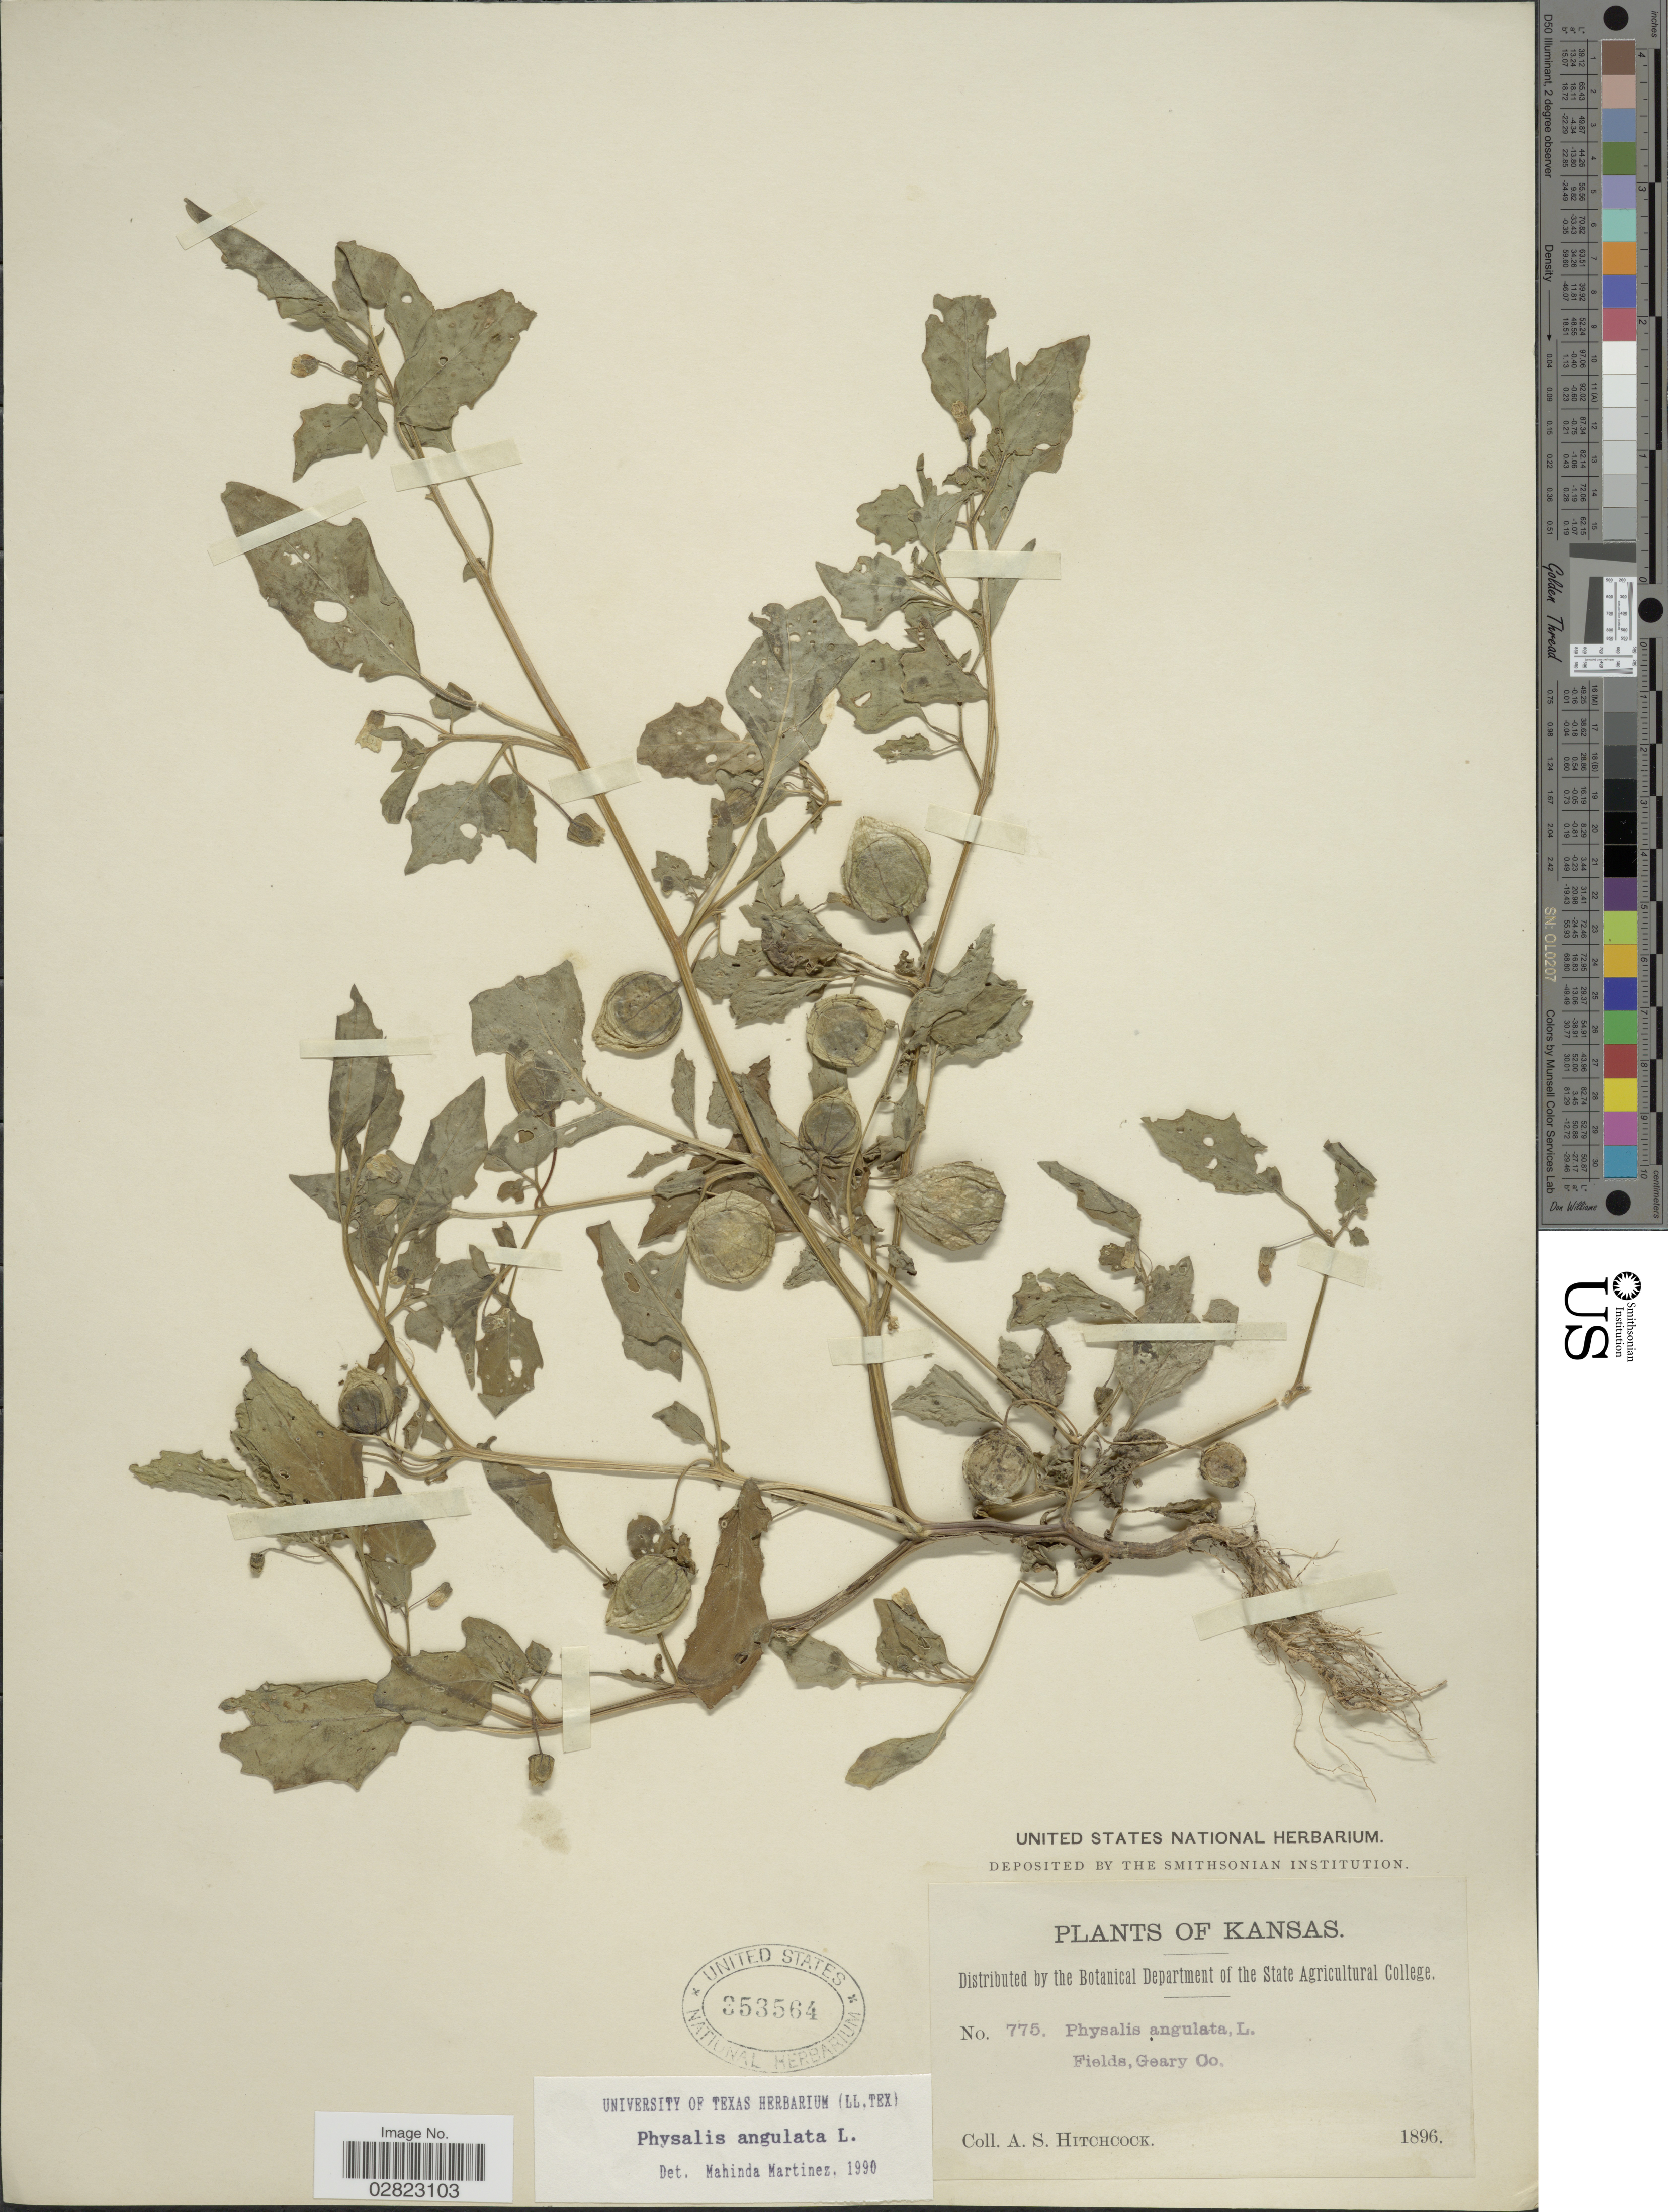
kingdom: Plantae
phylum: Tracheophyta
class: Magnoliopsida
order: Solanales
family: Solanaceae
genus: Physalis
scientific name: Physalis angulata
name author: L.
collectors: A. S. Hitchcock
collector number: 775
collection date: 1896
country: United States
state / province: Kansas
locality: Fields, Geary Co.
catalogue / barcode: US 353564